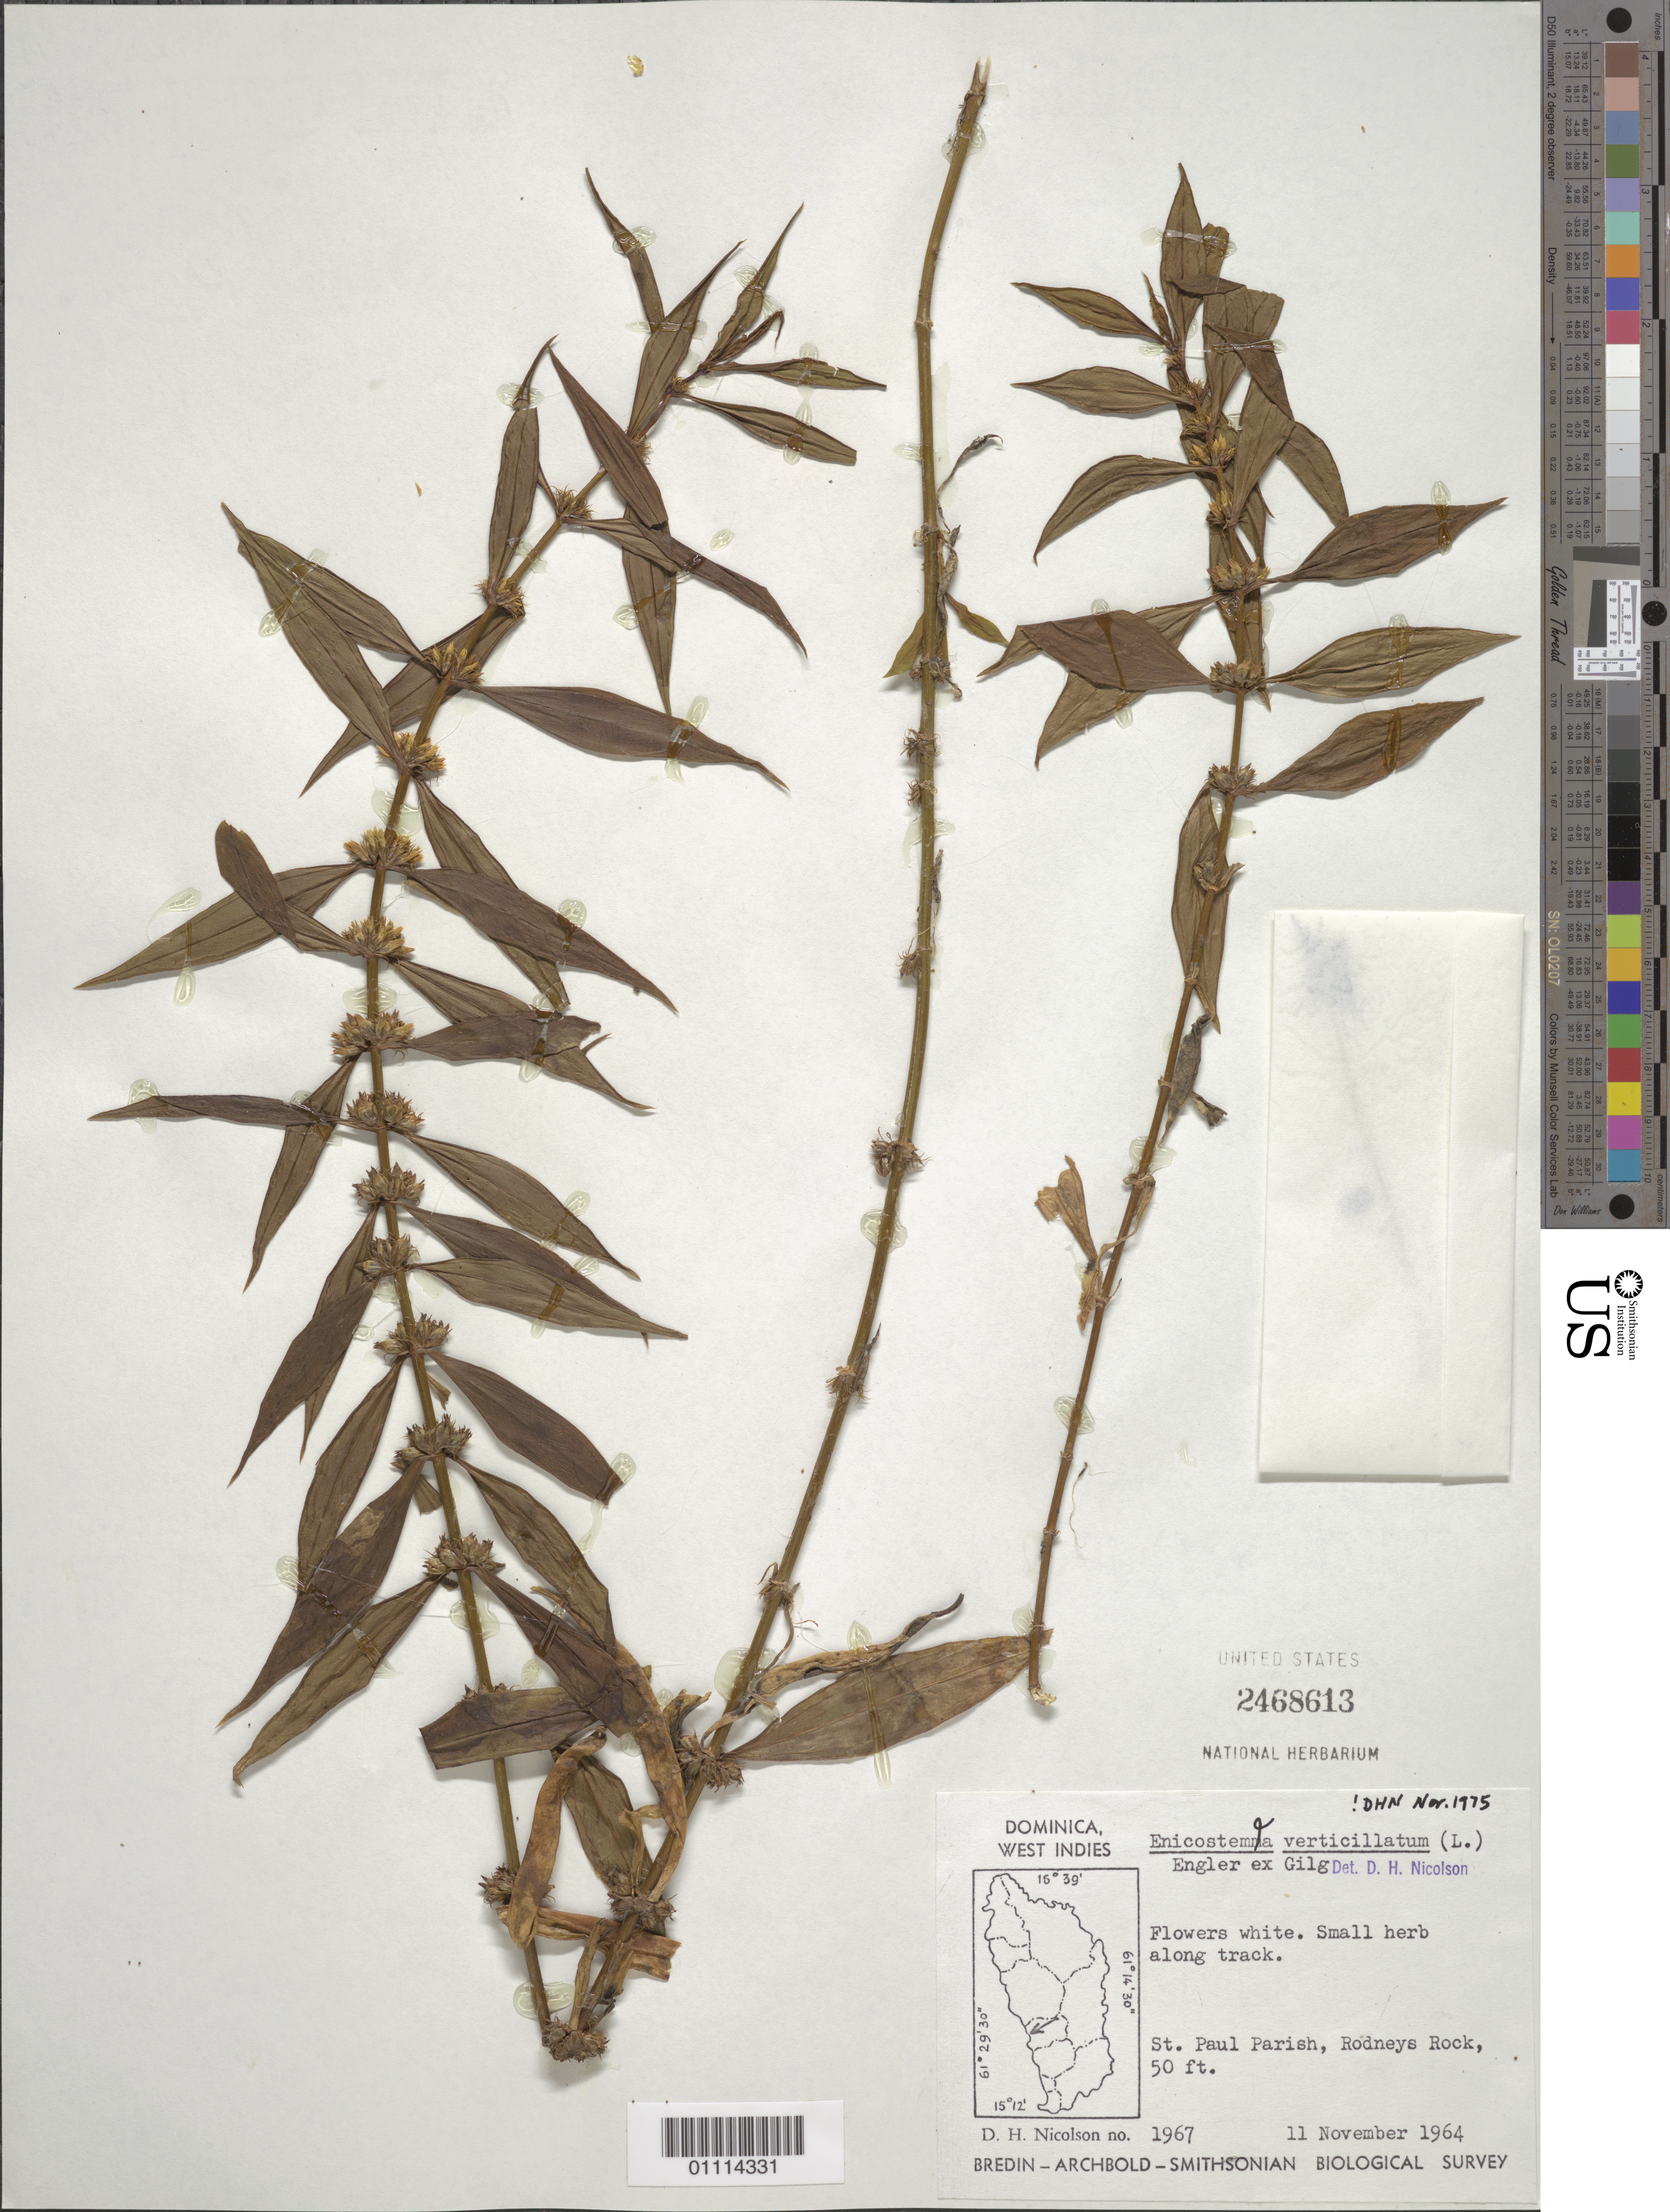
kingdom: Plantae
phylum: Tracheophyta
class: Magnoliopsida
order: Gentianales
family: Gentianaceae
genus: Enicostema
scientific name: Enicostema verticillatum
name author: (L.) Engl.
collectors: D. H. Nicolson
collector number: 1967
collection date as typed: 11 Nov 1964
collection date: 1964-11-11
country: Dominica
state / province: St. Paul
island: Dominica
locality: St. Paul Parish, Rodneys Rock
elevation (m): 15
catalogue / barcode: US 2468613